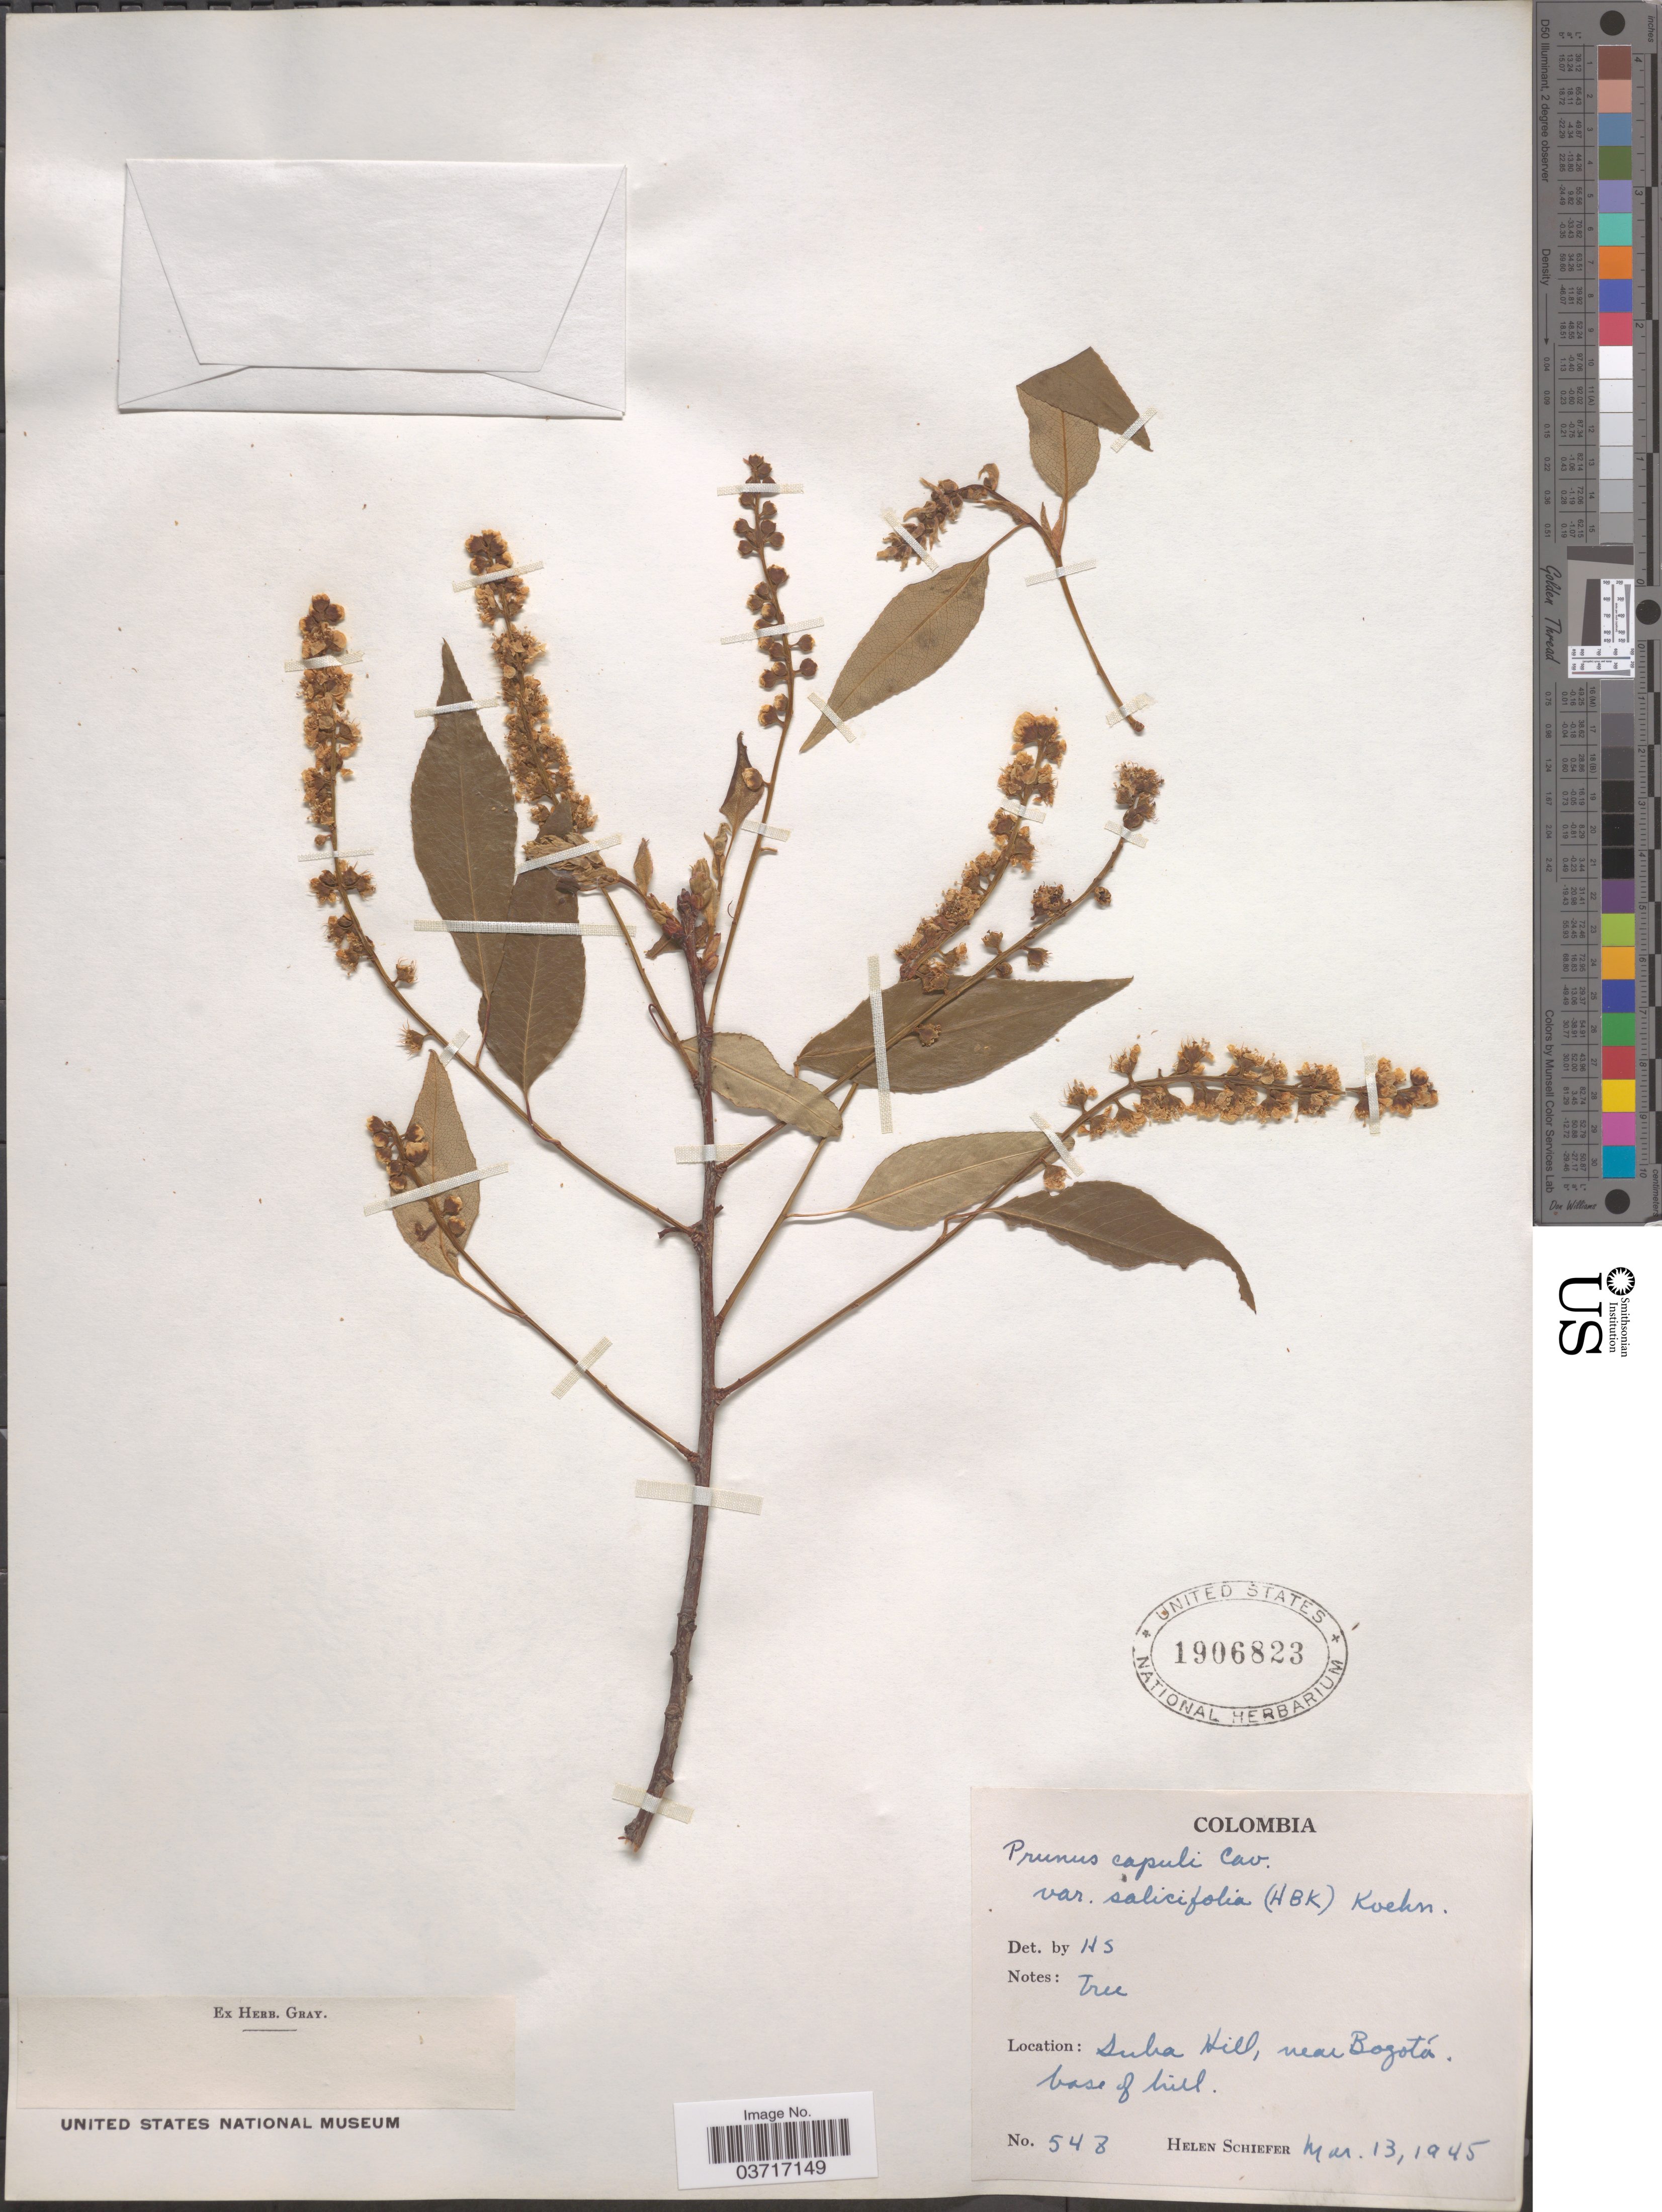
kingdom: Plantae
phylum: Tracheophyta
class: Magnoliopsida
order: Rosales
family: Rosaceae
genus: Prunus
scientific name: Prunus serotina subsp. capuli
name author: (Cav. ex Spreng.) McVaugh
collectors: H. Schiefer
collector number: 548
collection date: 1945-03-13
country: Colombia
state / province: Bogota D.C.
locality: Suba Hill, near Bogotá, base of hill.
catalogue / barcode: US 1906823